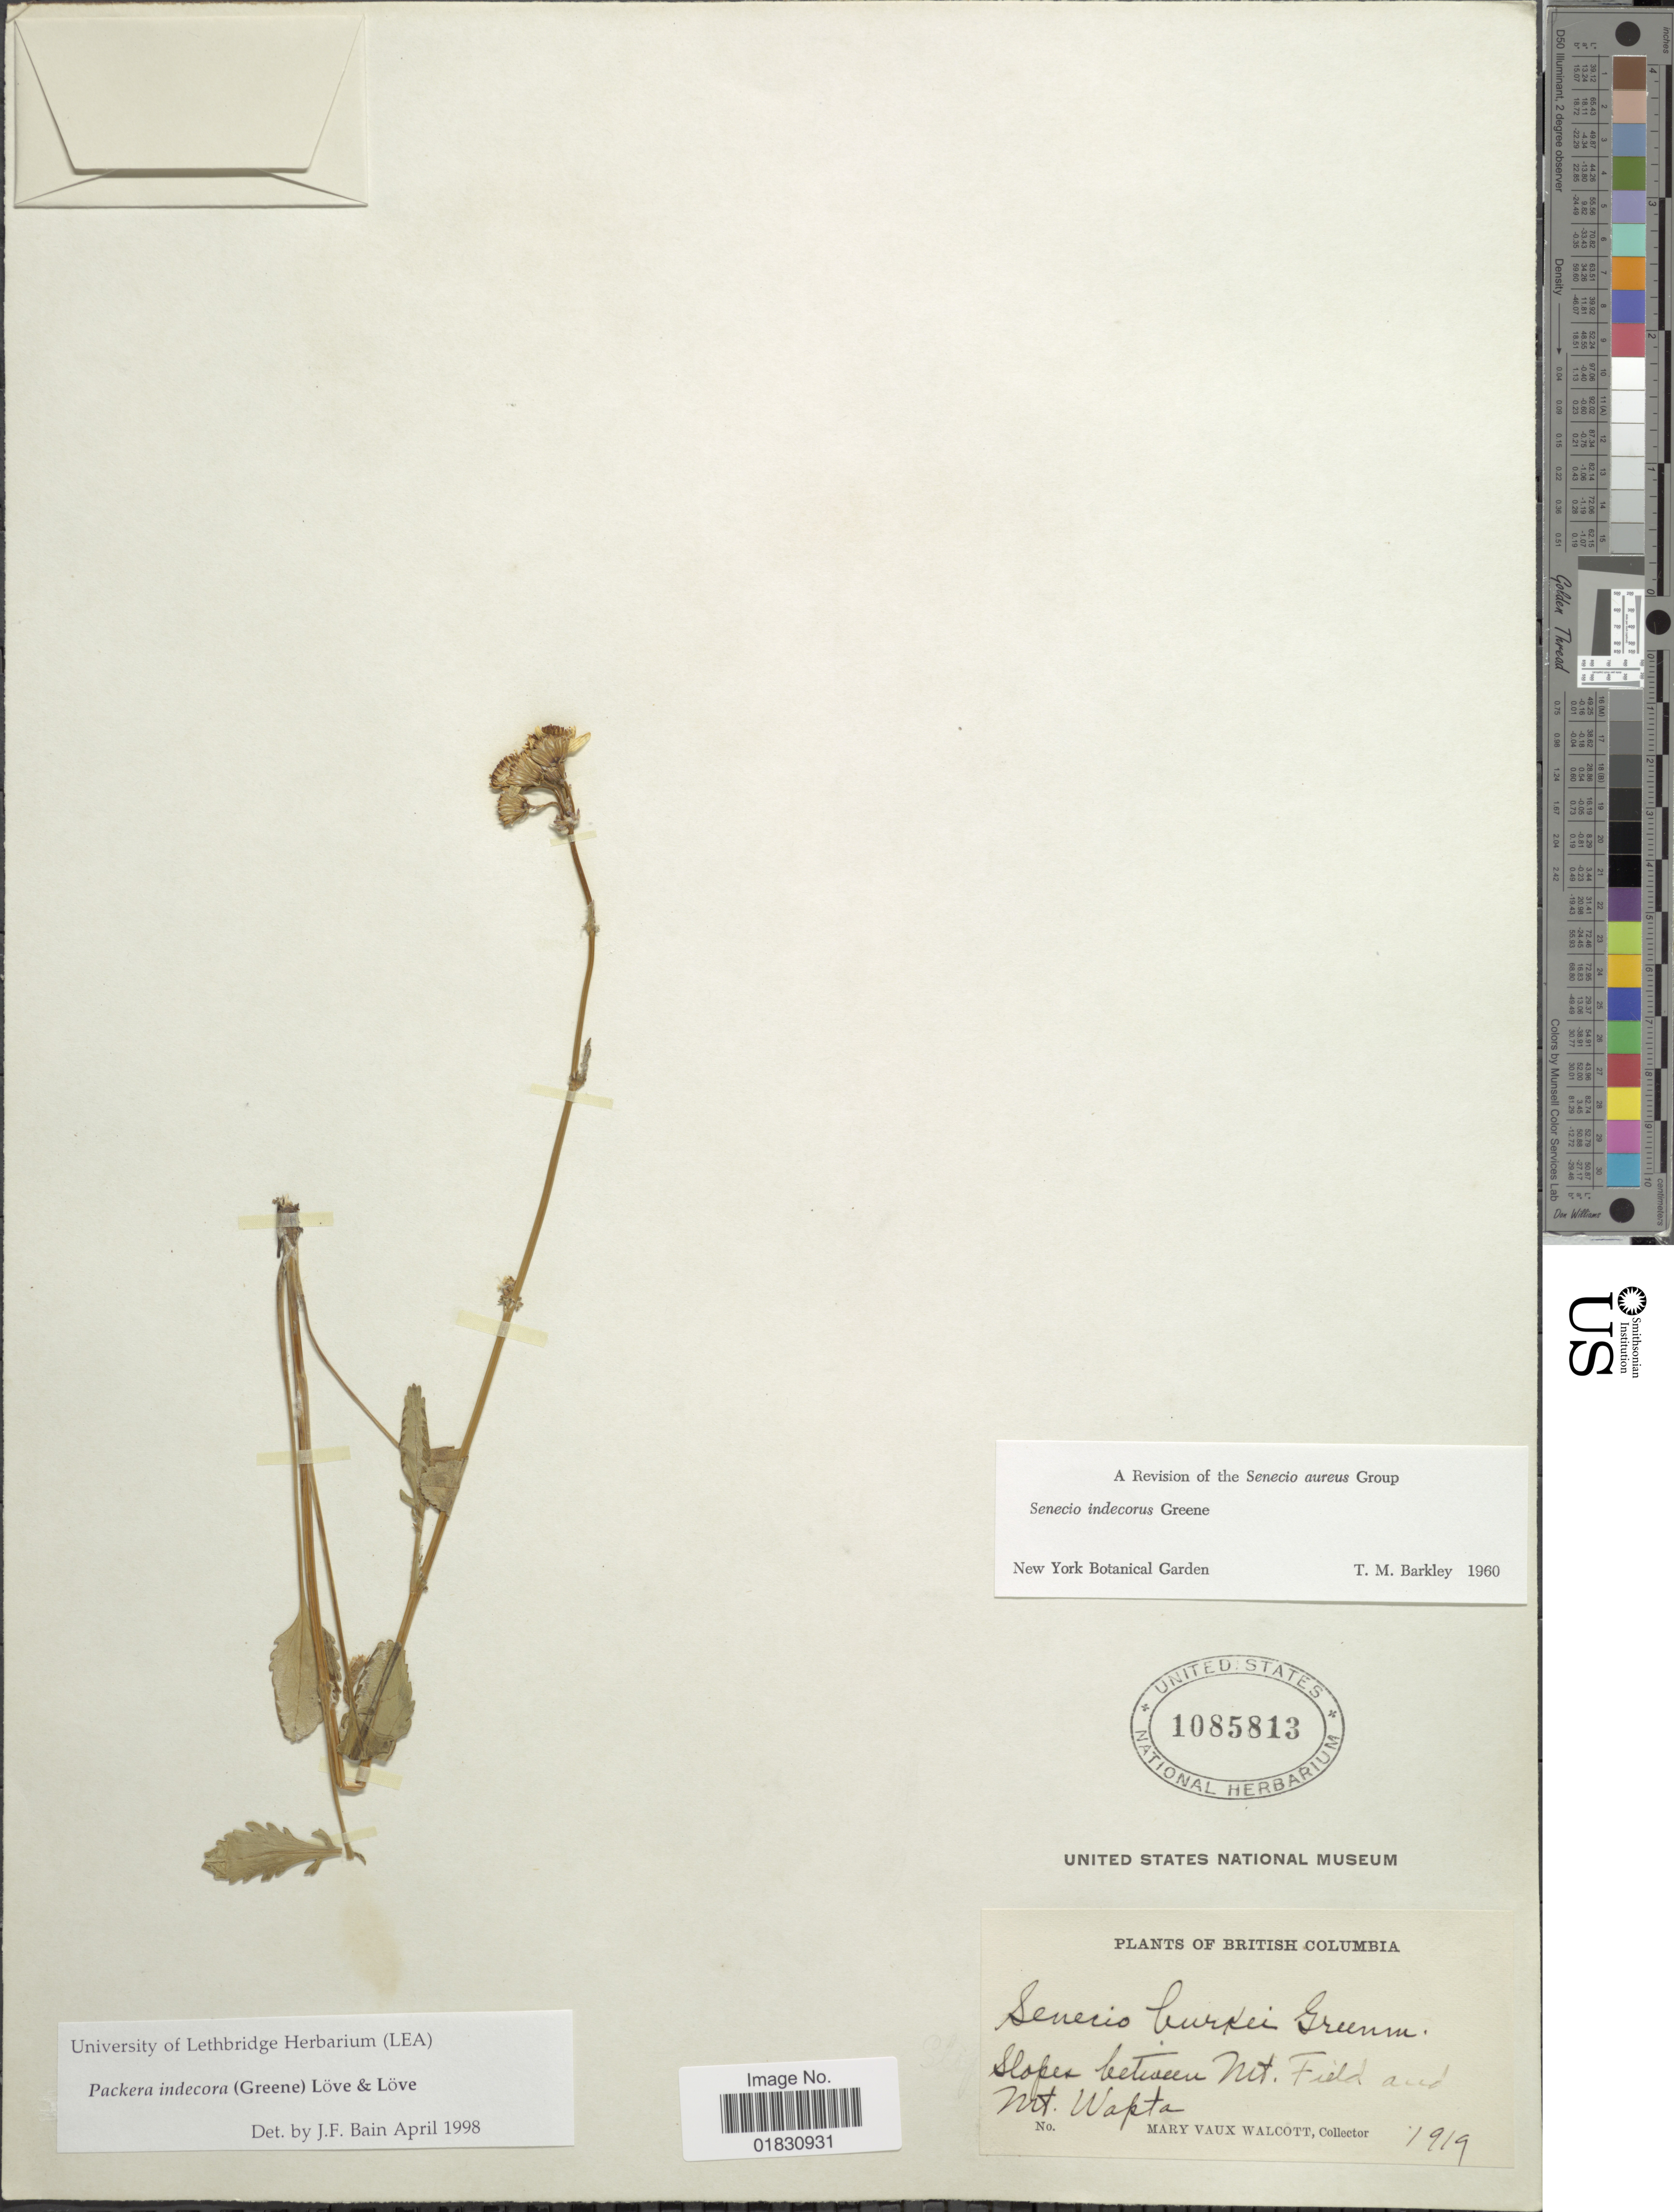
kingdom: Plantae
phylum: Tracheophyta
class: Magnoliopsida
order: Asterales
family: Asteraceae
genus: Packera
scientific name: Packera indecora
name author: (Greene) Á. Löve & D. Löve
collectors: M. Walcott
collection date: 1919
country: Canada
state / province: British Columbia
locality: Slopes between Mt. Field and Mt. Wapta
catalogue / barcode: US 1085813